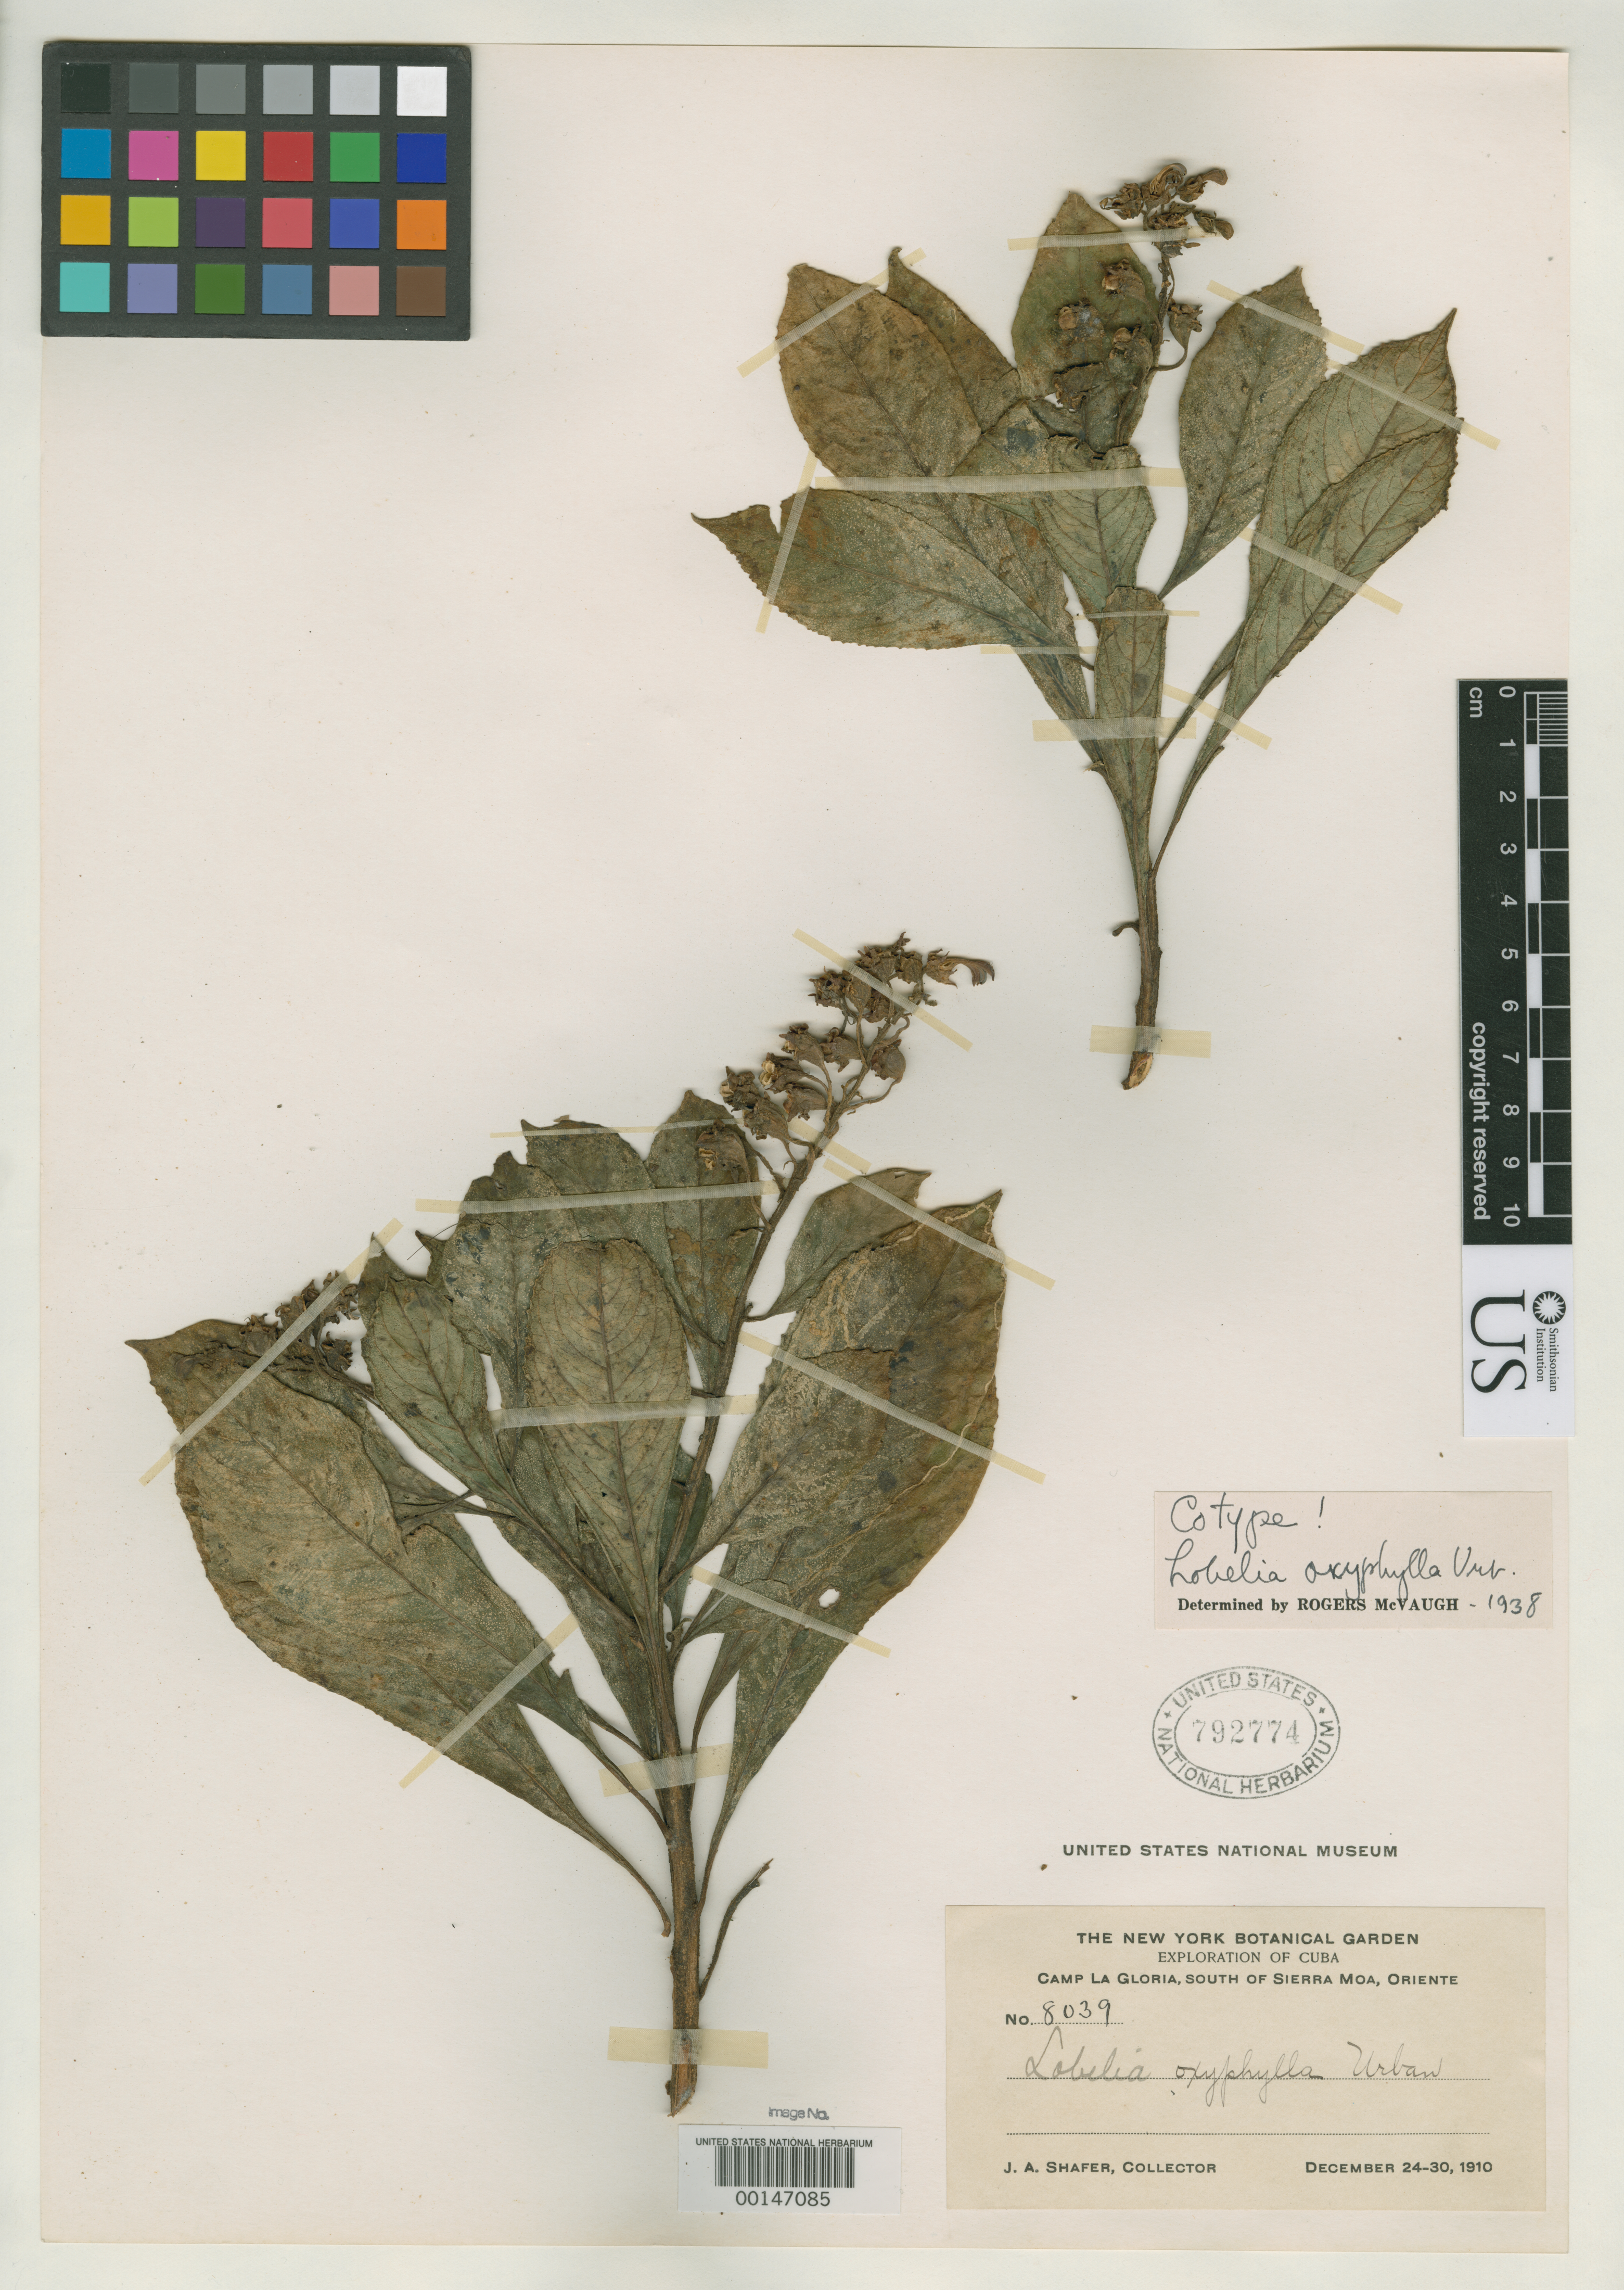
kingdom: Plantae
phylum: Tracheophyta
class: Magnoliopsida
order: Asterales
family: Campanulaceae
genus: Lobelia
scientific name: Lobelia oxyphylla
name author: Urb.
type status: Isotype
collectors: J. A. Shafer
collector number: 8039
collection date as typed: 24 Dec 1910 to 30 Dec 1910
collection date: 1910-12-24/1910-12-30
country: Cuba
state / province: Oriente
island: Greater Antilles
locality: South of Sierra Moa, Camp la Gloria.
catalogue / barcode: US 792774